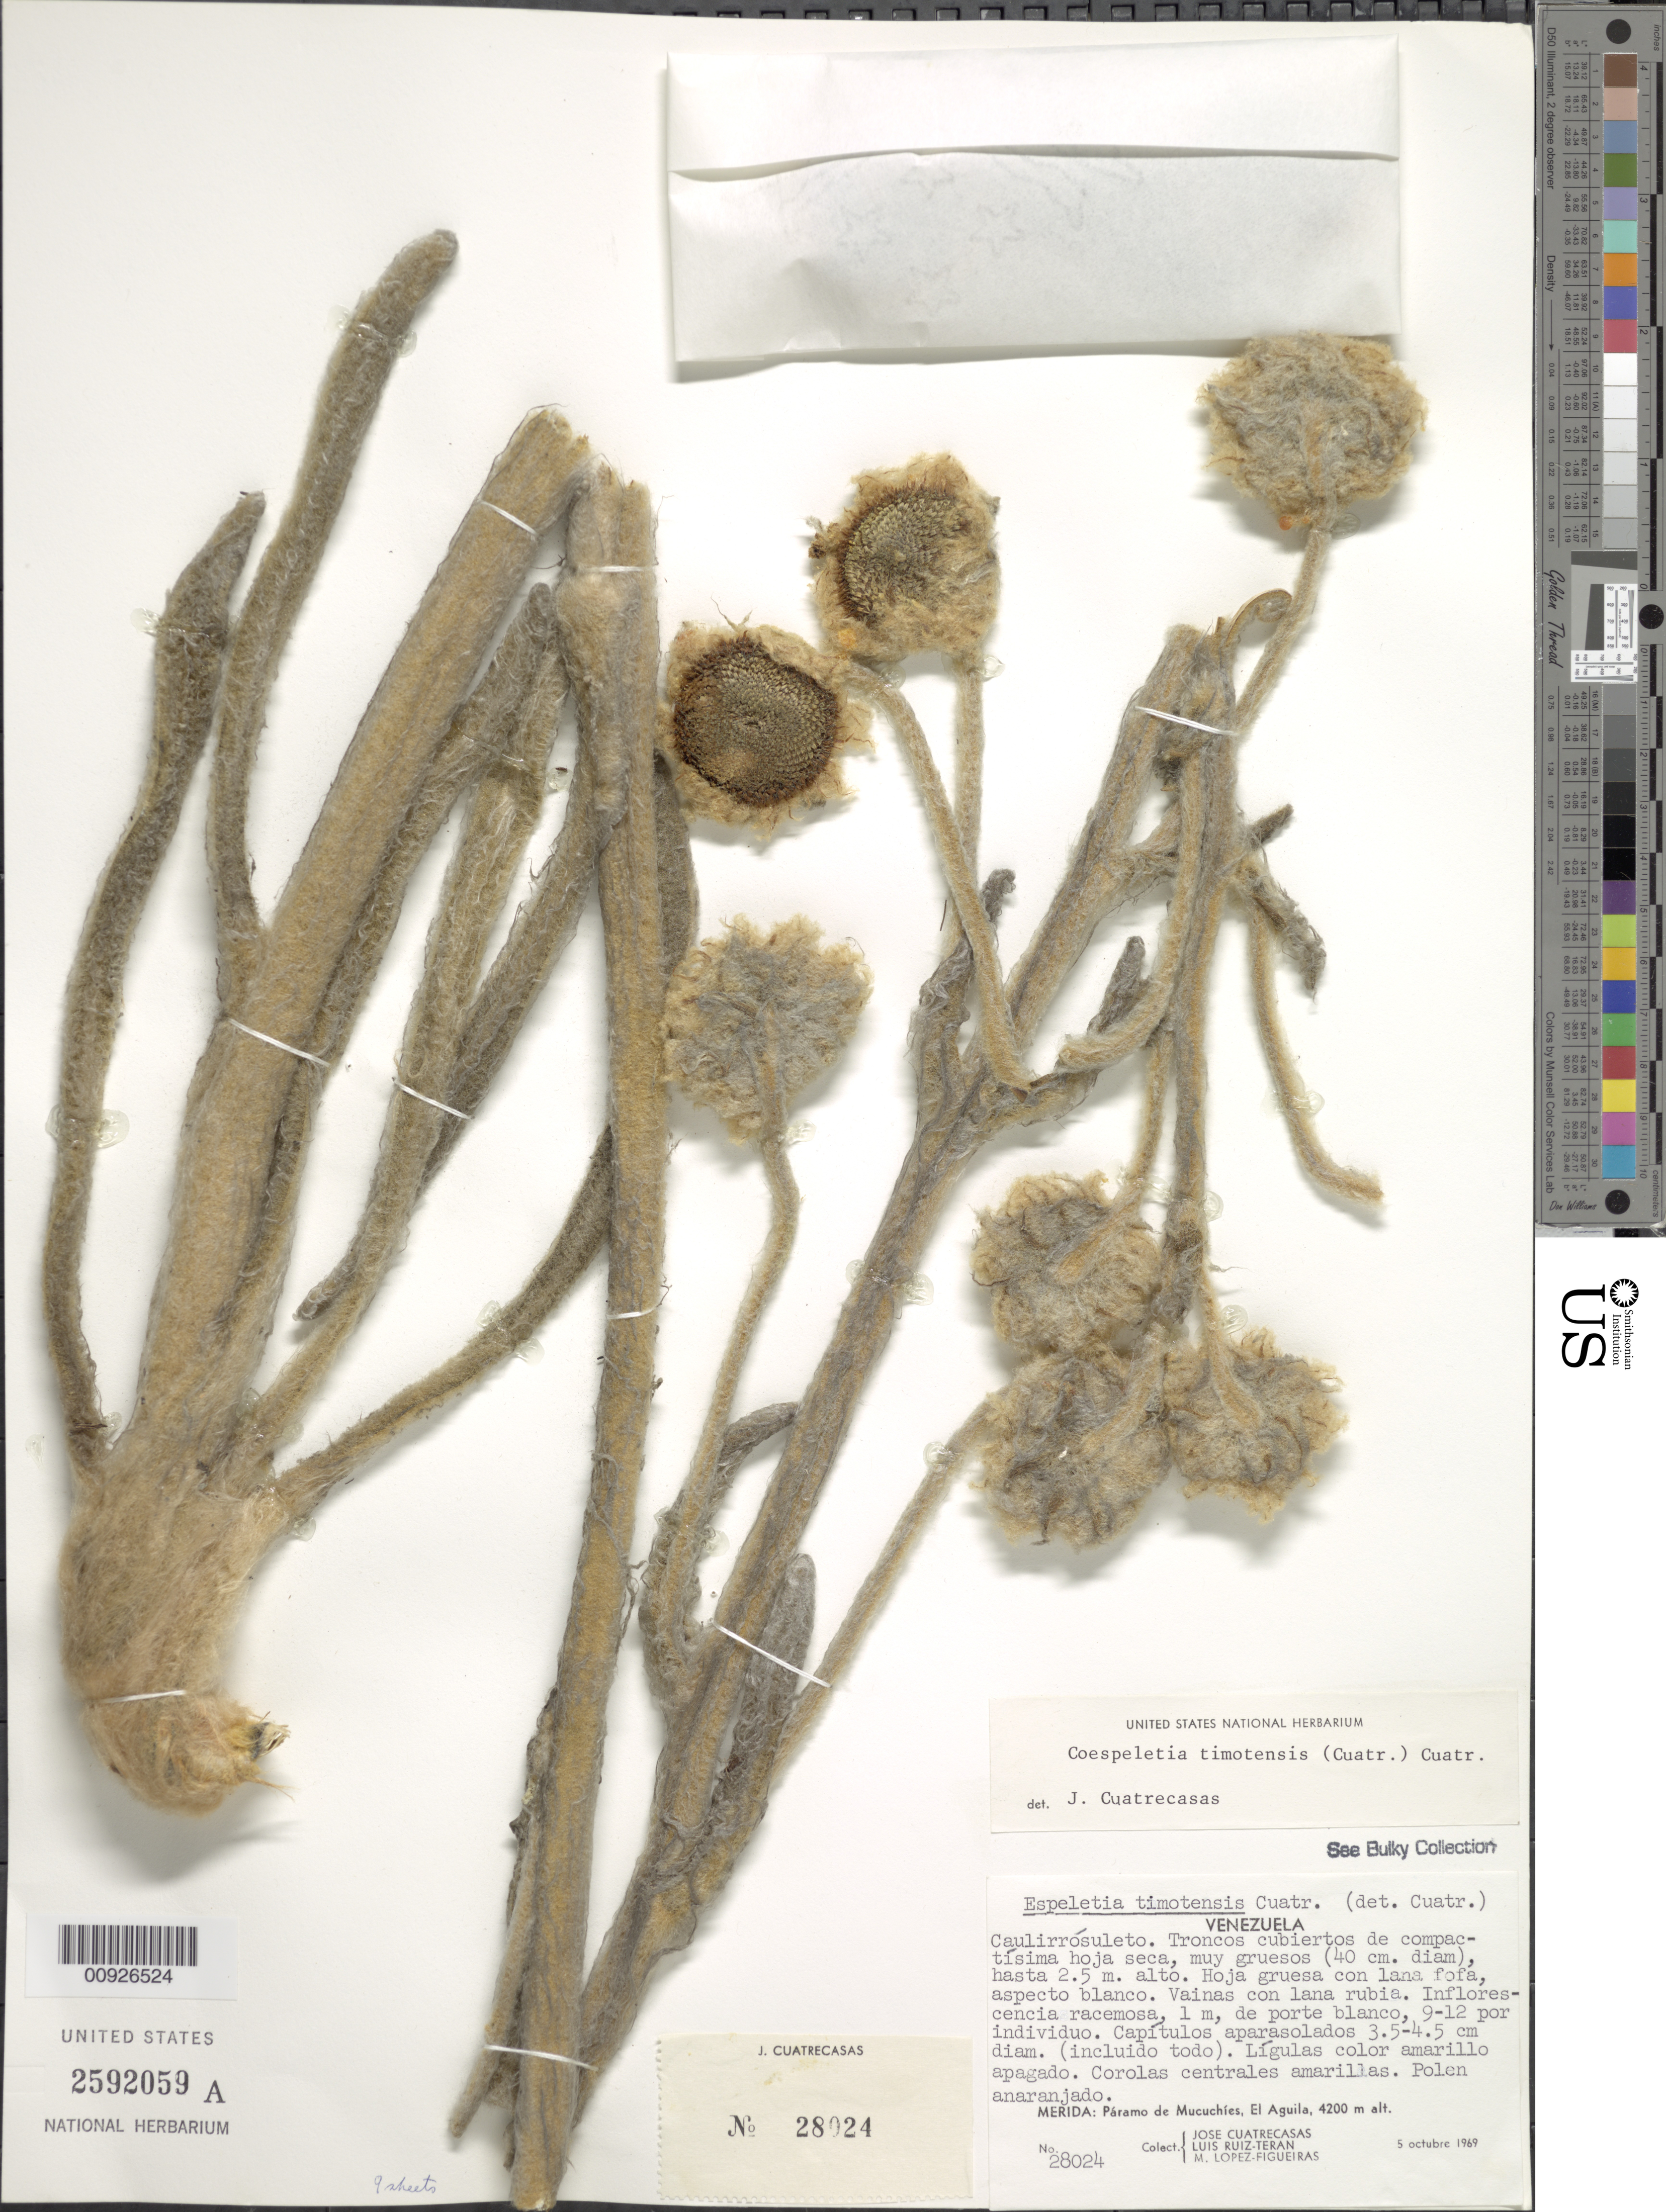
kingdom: Plantae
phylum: Tracheophyta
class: Magnoliopsida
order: Asterales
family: Asteraceae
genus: Coespeletia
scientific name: Coespeletia timotensis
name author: (Cuatrec.) Cuatrec.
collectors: J. Cuatrecasas, L. E. Ruíz-Terán & M. López Figueiras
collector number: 28024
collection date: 1969-10-05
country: Venezuela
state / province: Mérida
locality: P. de Mucuchíes. El Águila.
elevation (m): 4200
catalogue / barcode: US 2592059A